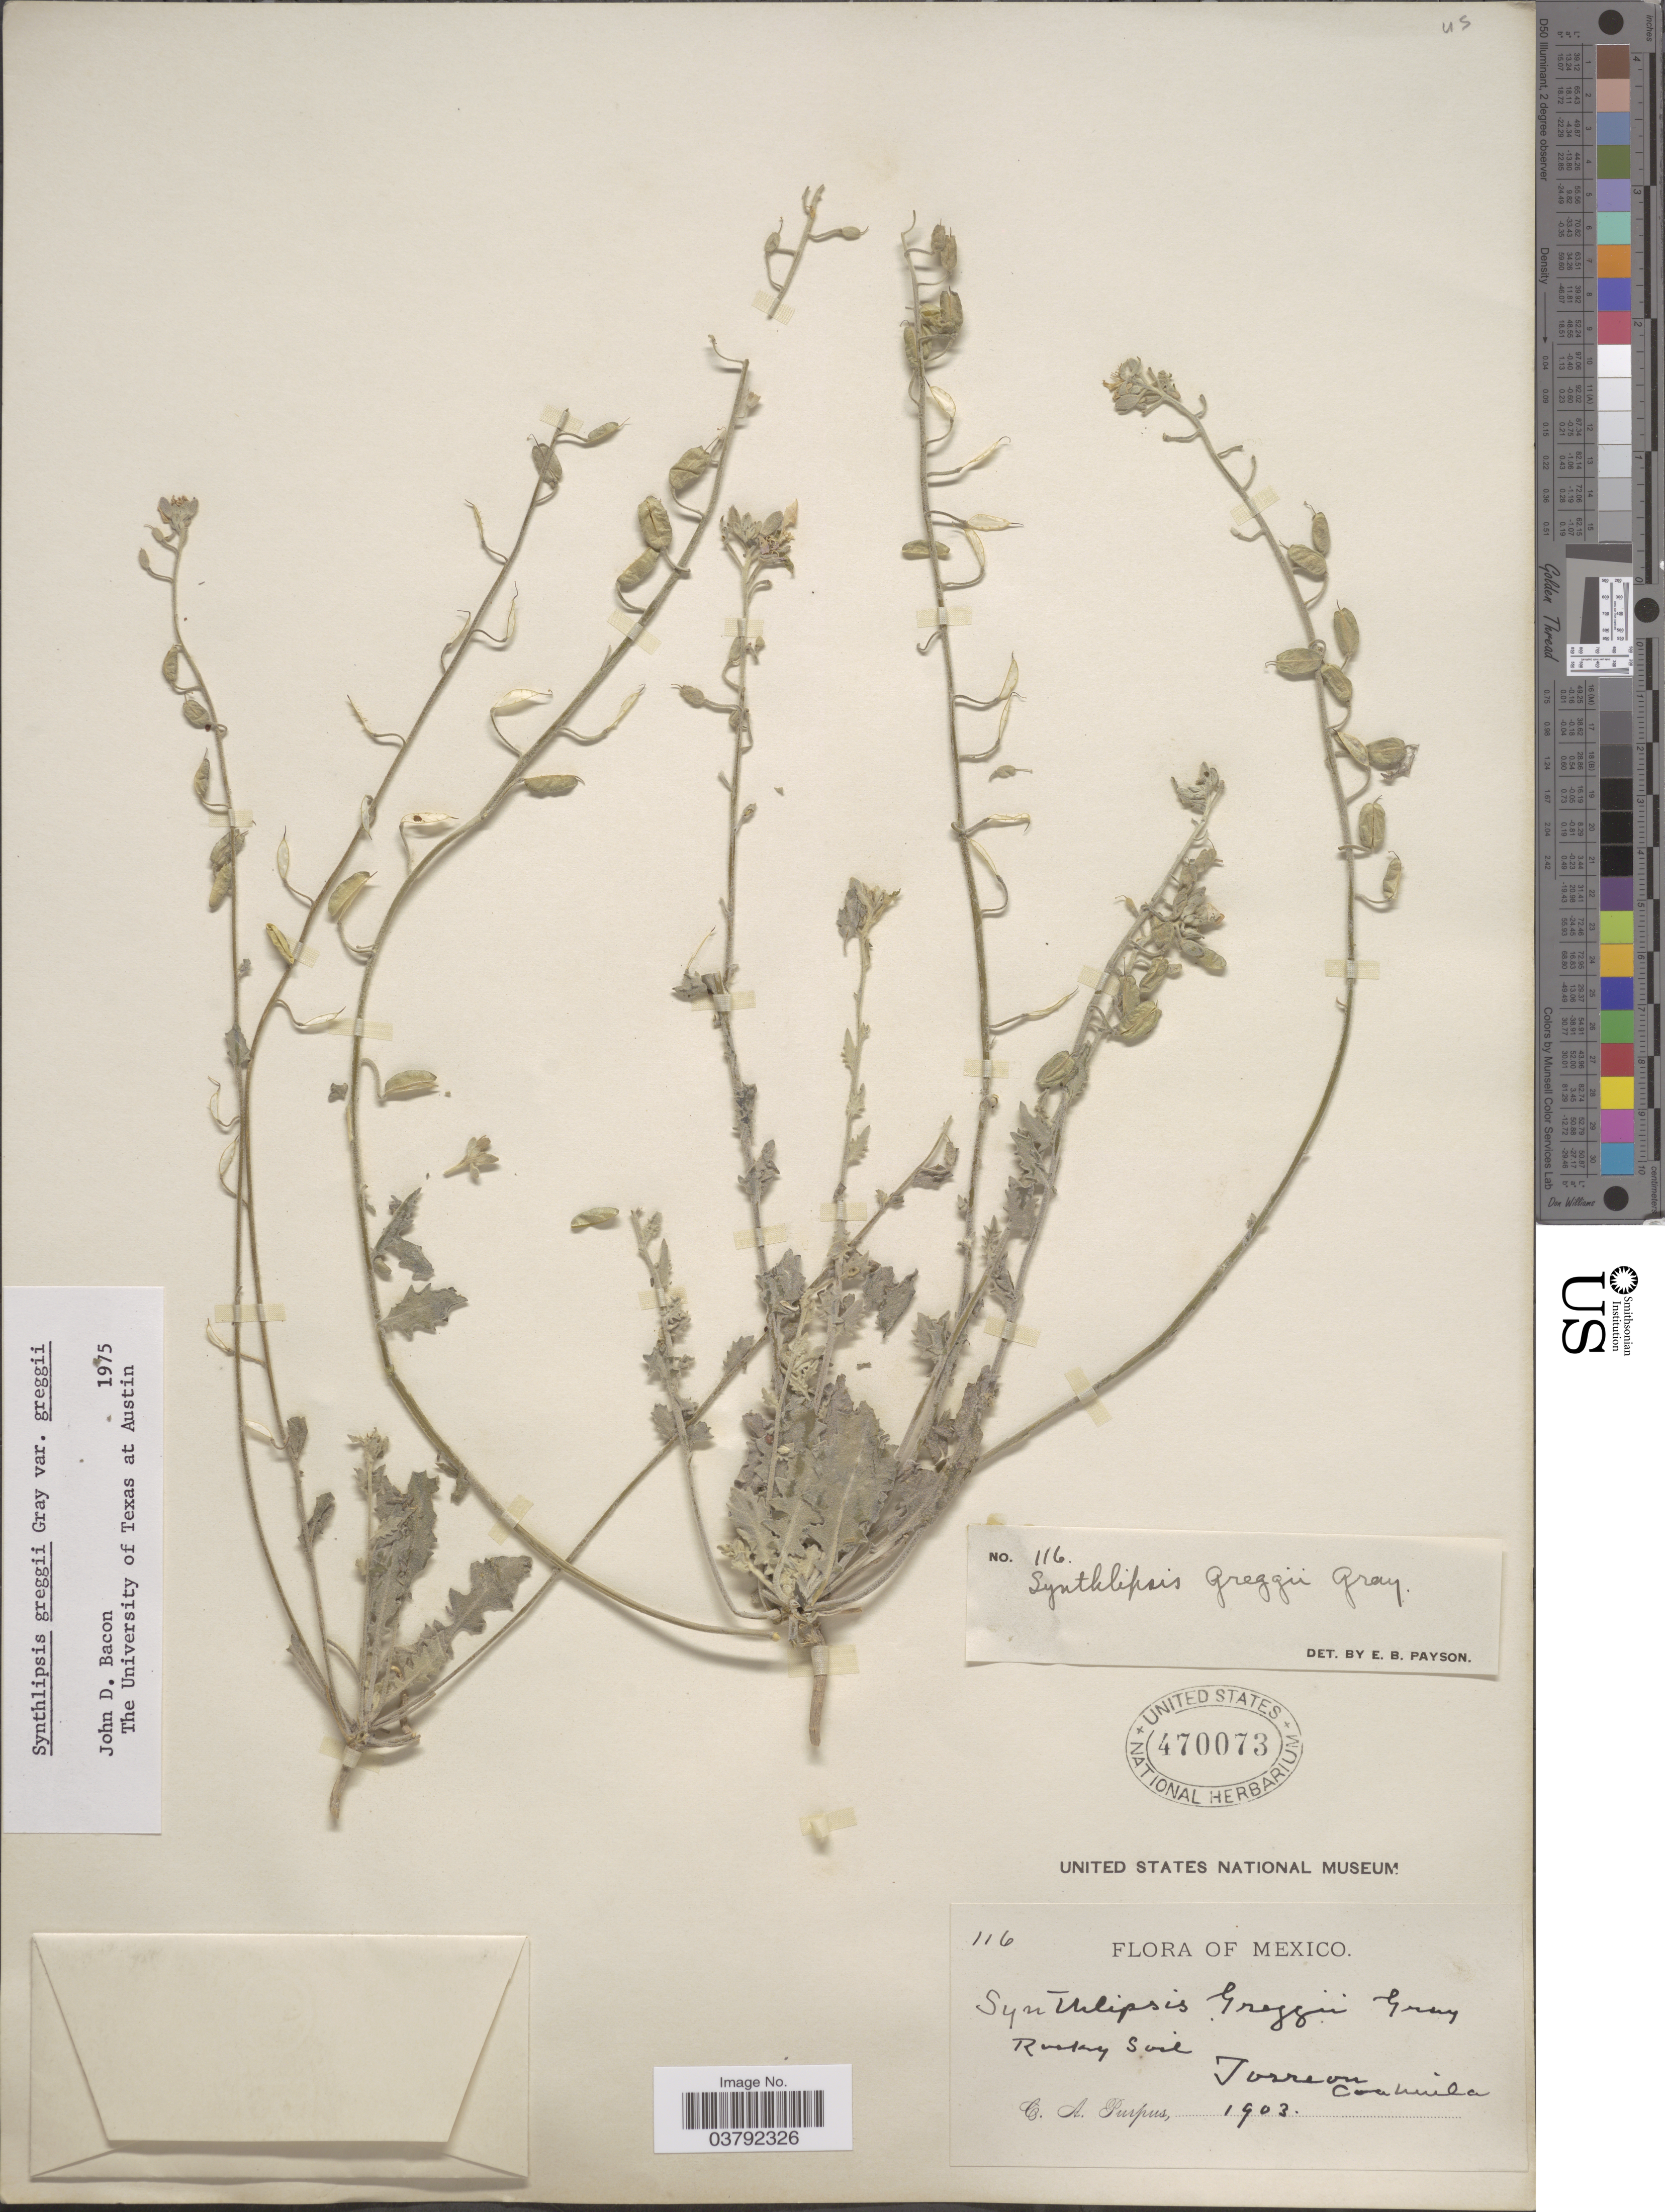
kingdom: Plantae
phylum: Tracheophyta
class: Magnoliopsida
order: Brassicales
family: Brassicaceae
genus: Synthlipsis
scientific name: Synthlipsis greggii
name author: A. Gray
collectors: C. A. Purpus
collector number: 116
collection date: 1903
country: Mexico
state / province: Coahuila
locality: Torreon.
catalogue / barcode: US 470073